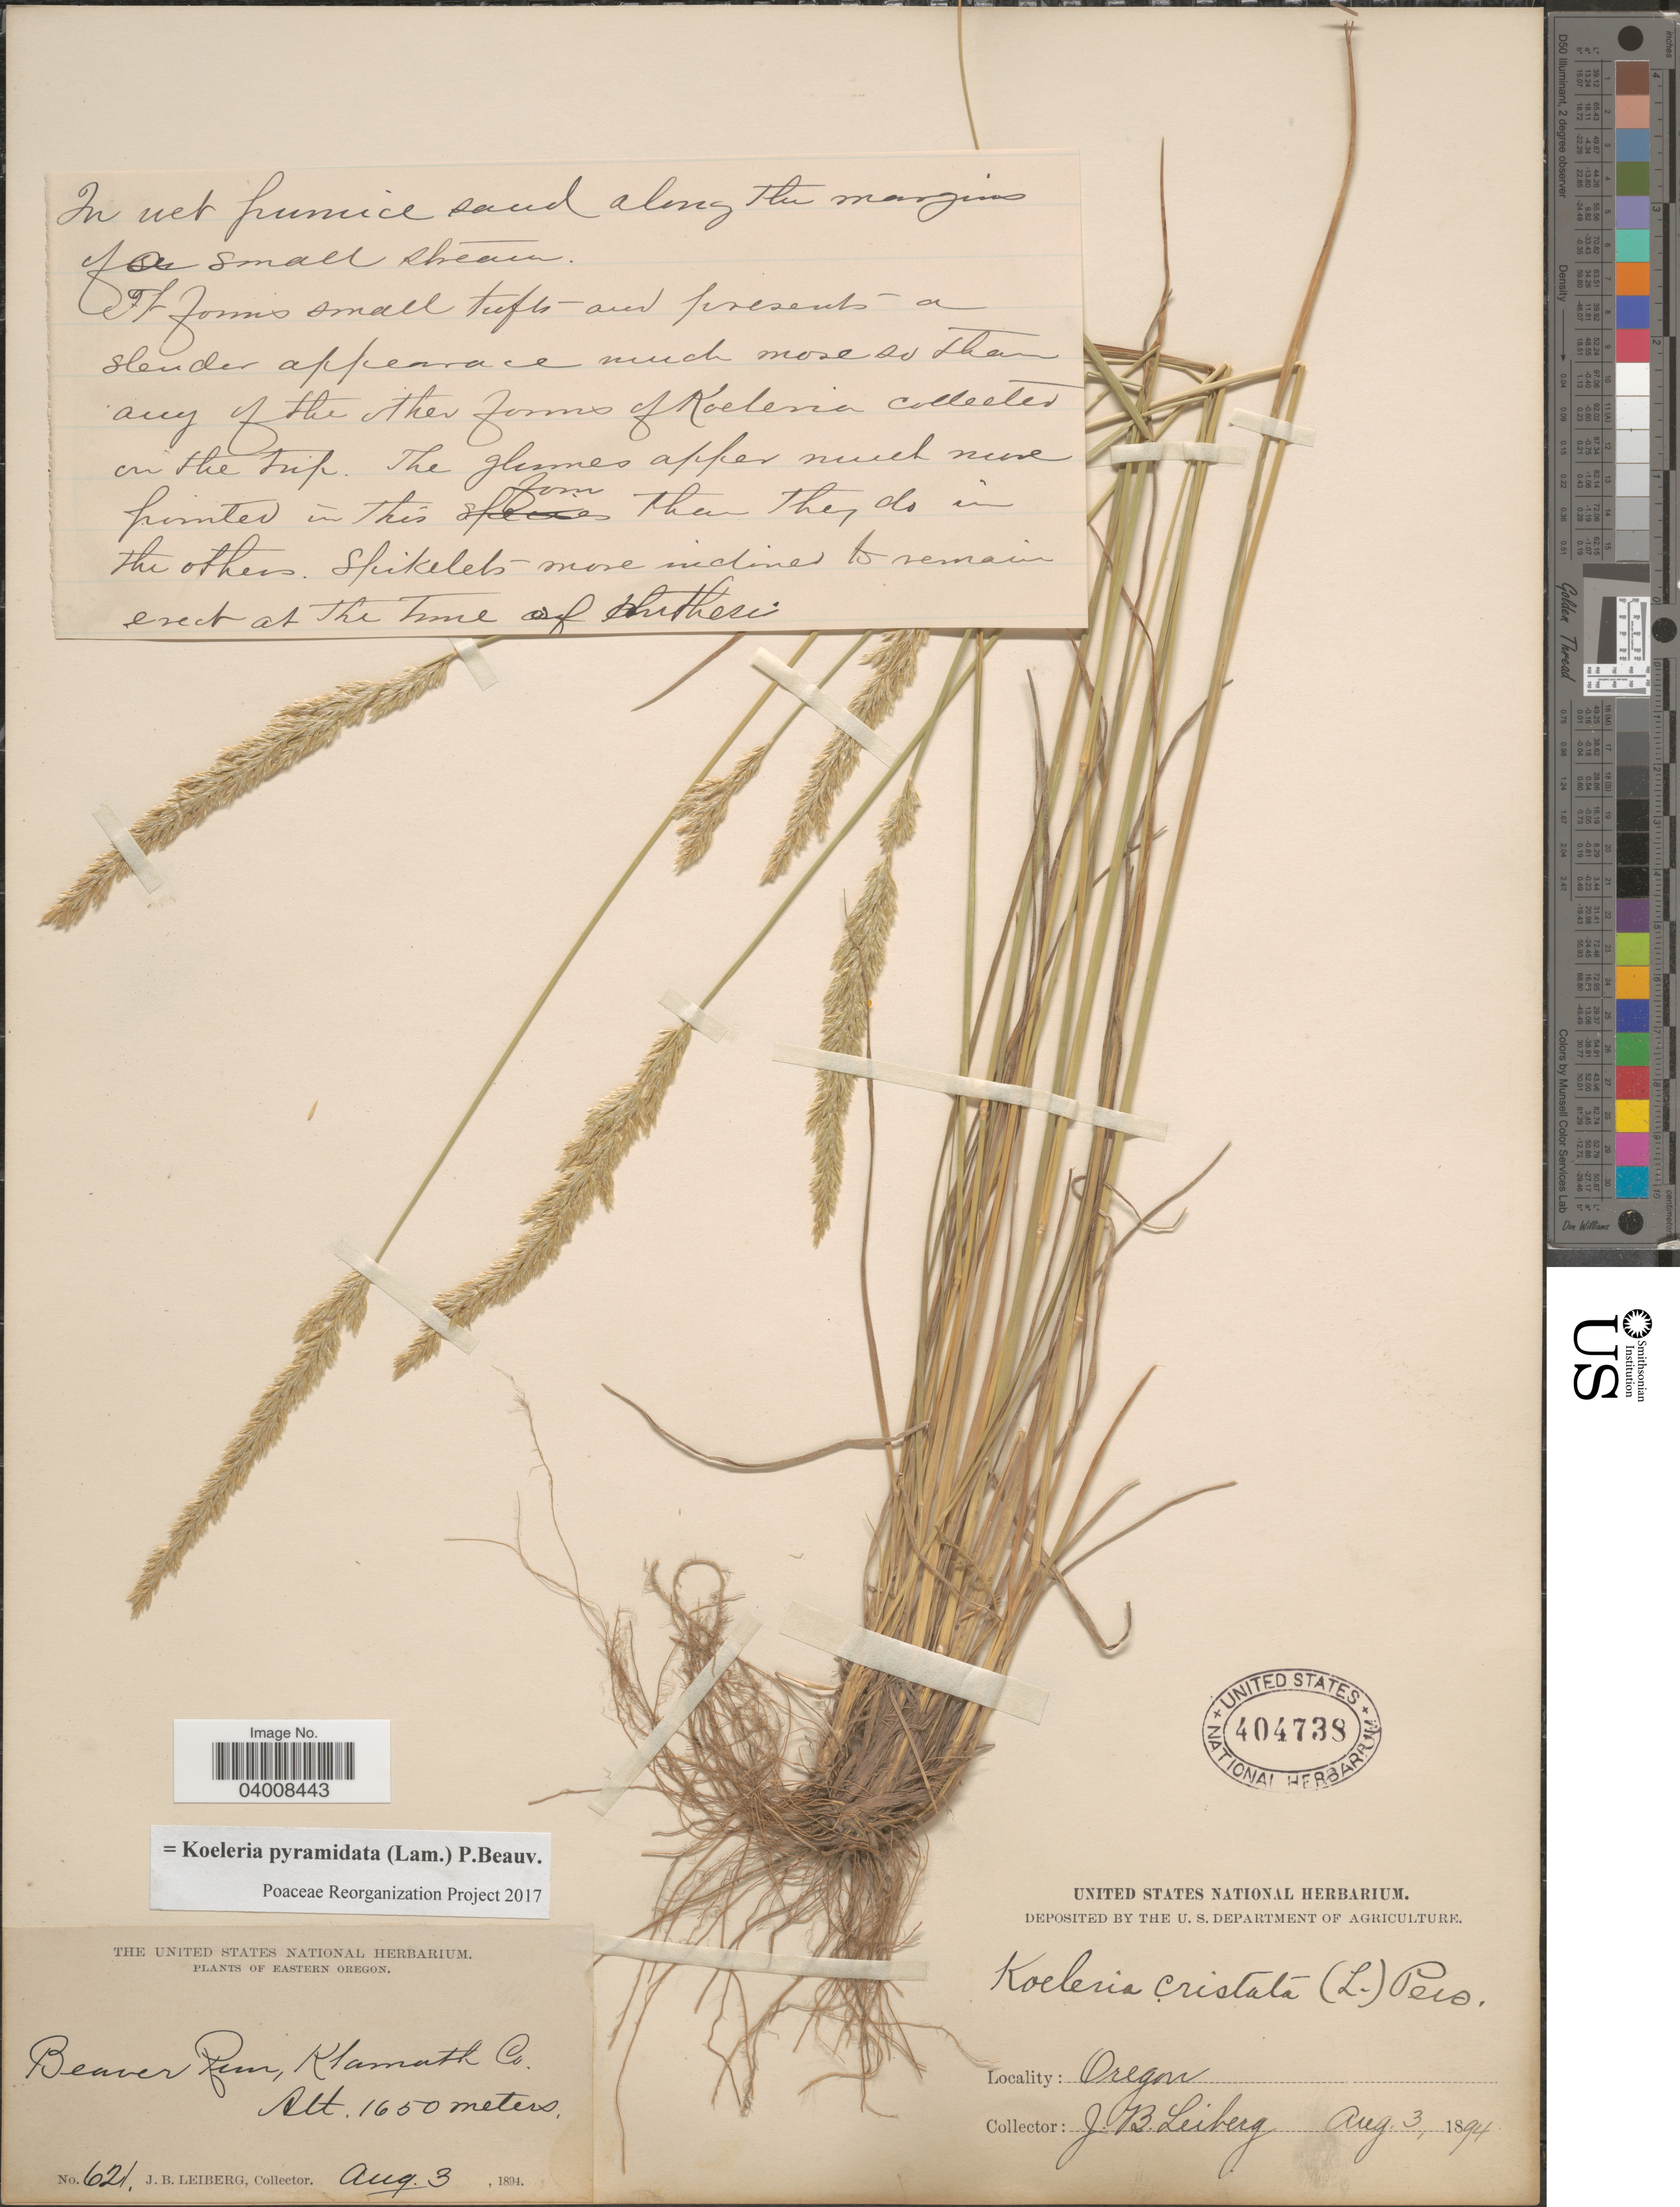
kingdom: Plantae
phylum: Tracheophyta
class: Liliopsida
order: Poales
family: Poaceae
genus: Koeleria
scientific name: Koeleria pyramidata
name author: (Lam.) P. Beauv.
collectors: J. B. Leiberg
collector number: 621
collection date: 1894-08-03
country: United States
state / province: Oregon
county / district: Klamath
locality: Eastern Oregon. Beaver Rim, Klamath Co.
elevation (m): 1650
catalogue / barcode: US 404738